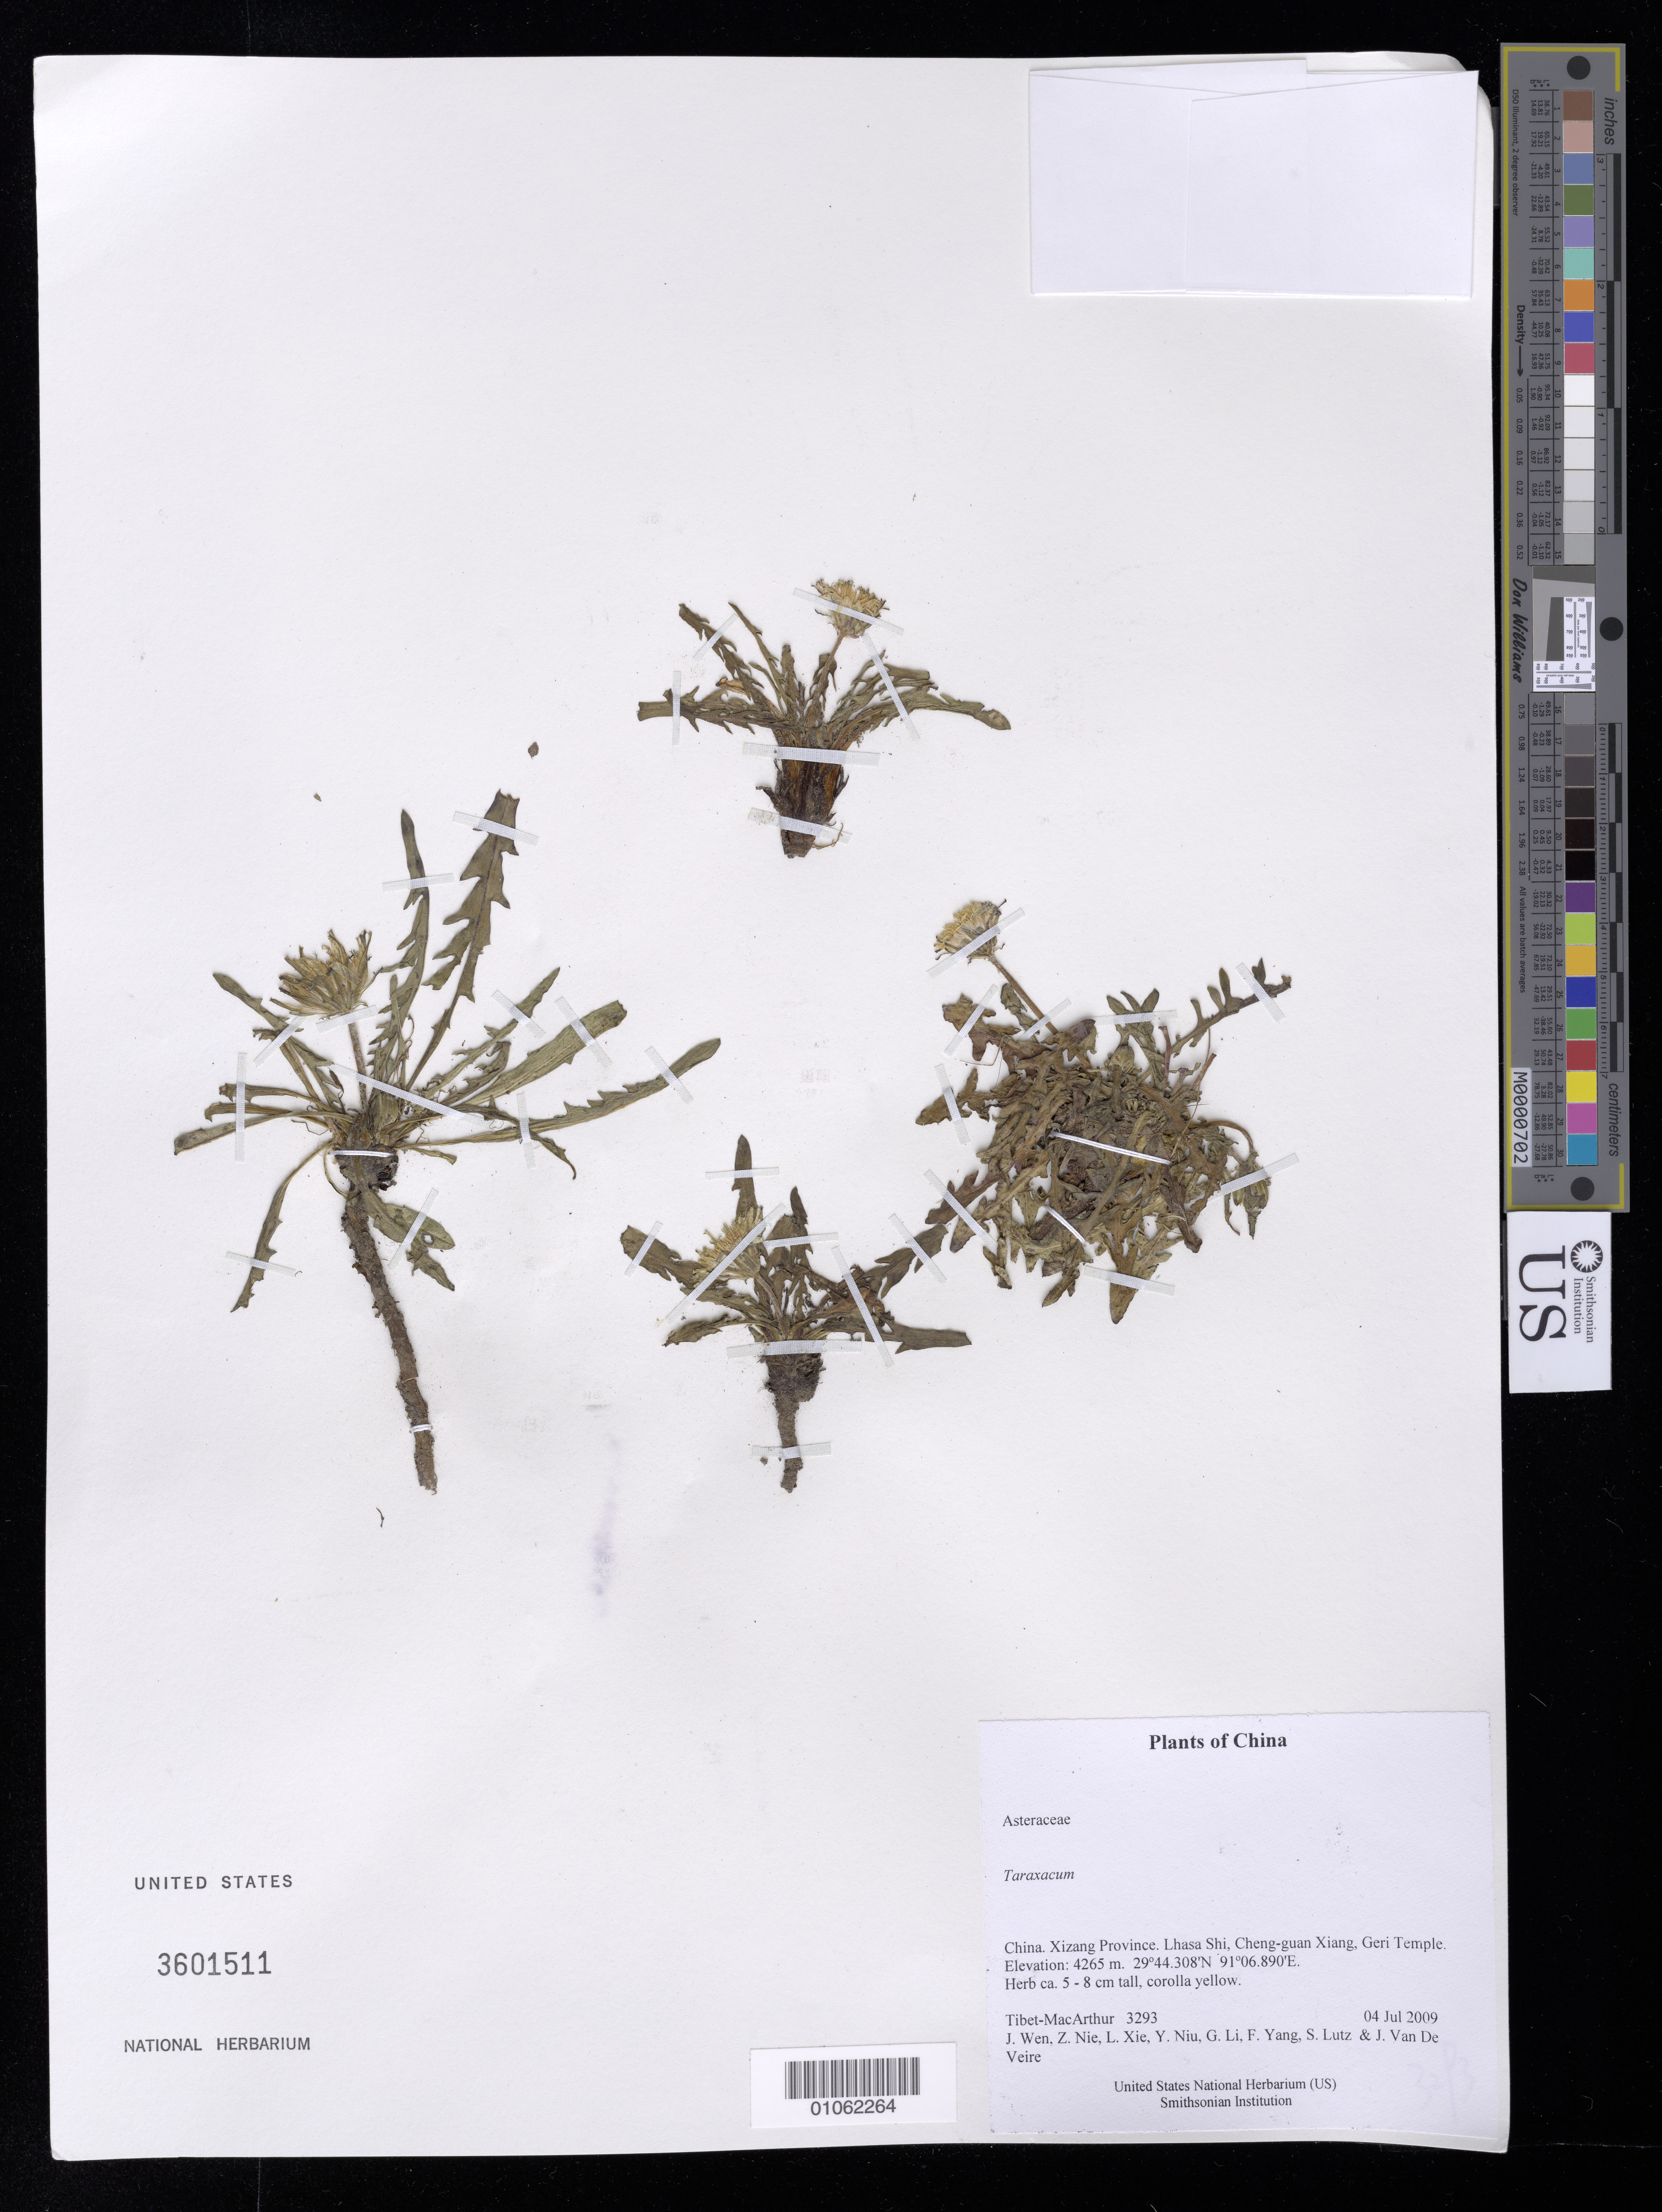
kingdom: Plantae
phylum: Tracheophyta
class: Magnoliopsida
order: Asterales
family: Asteraceae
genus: Taraxacum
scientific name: Taraxacum sp.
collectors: Tibet-MacArthur, J. Wen, Z. Nie, L. Xie, Y. Niu, G. Li, F. Yang, S. Lutz & J. Van De Veire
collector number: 3293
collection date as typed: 04 Jul 2009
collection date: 2009-07-04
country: China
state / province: Xizang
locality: Lhasa Shi, Cheng-guan Xiang, Geri Temple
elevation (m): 4265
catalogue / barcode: US 3601511